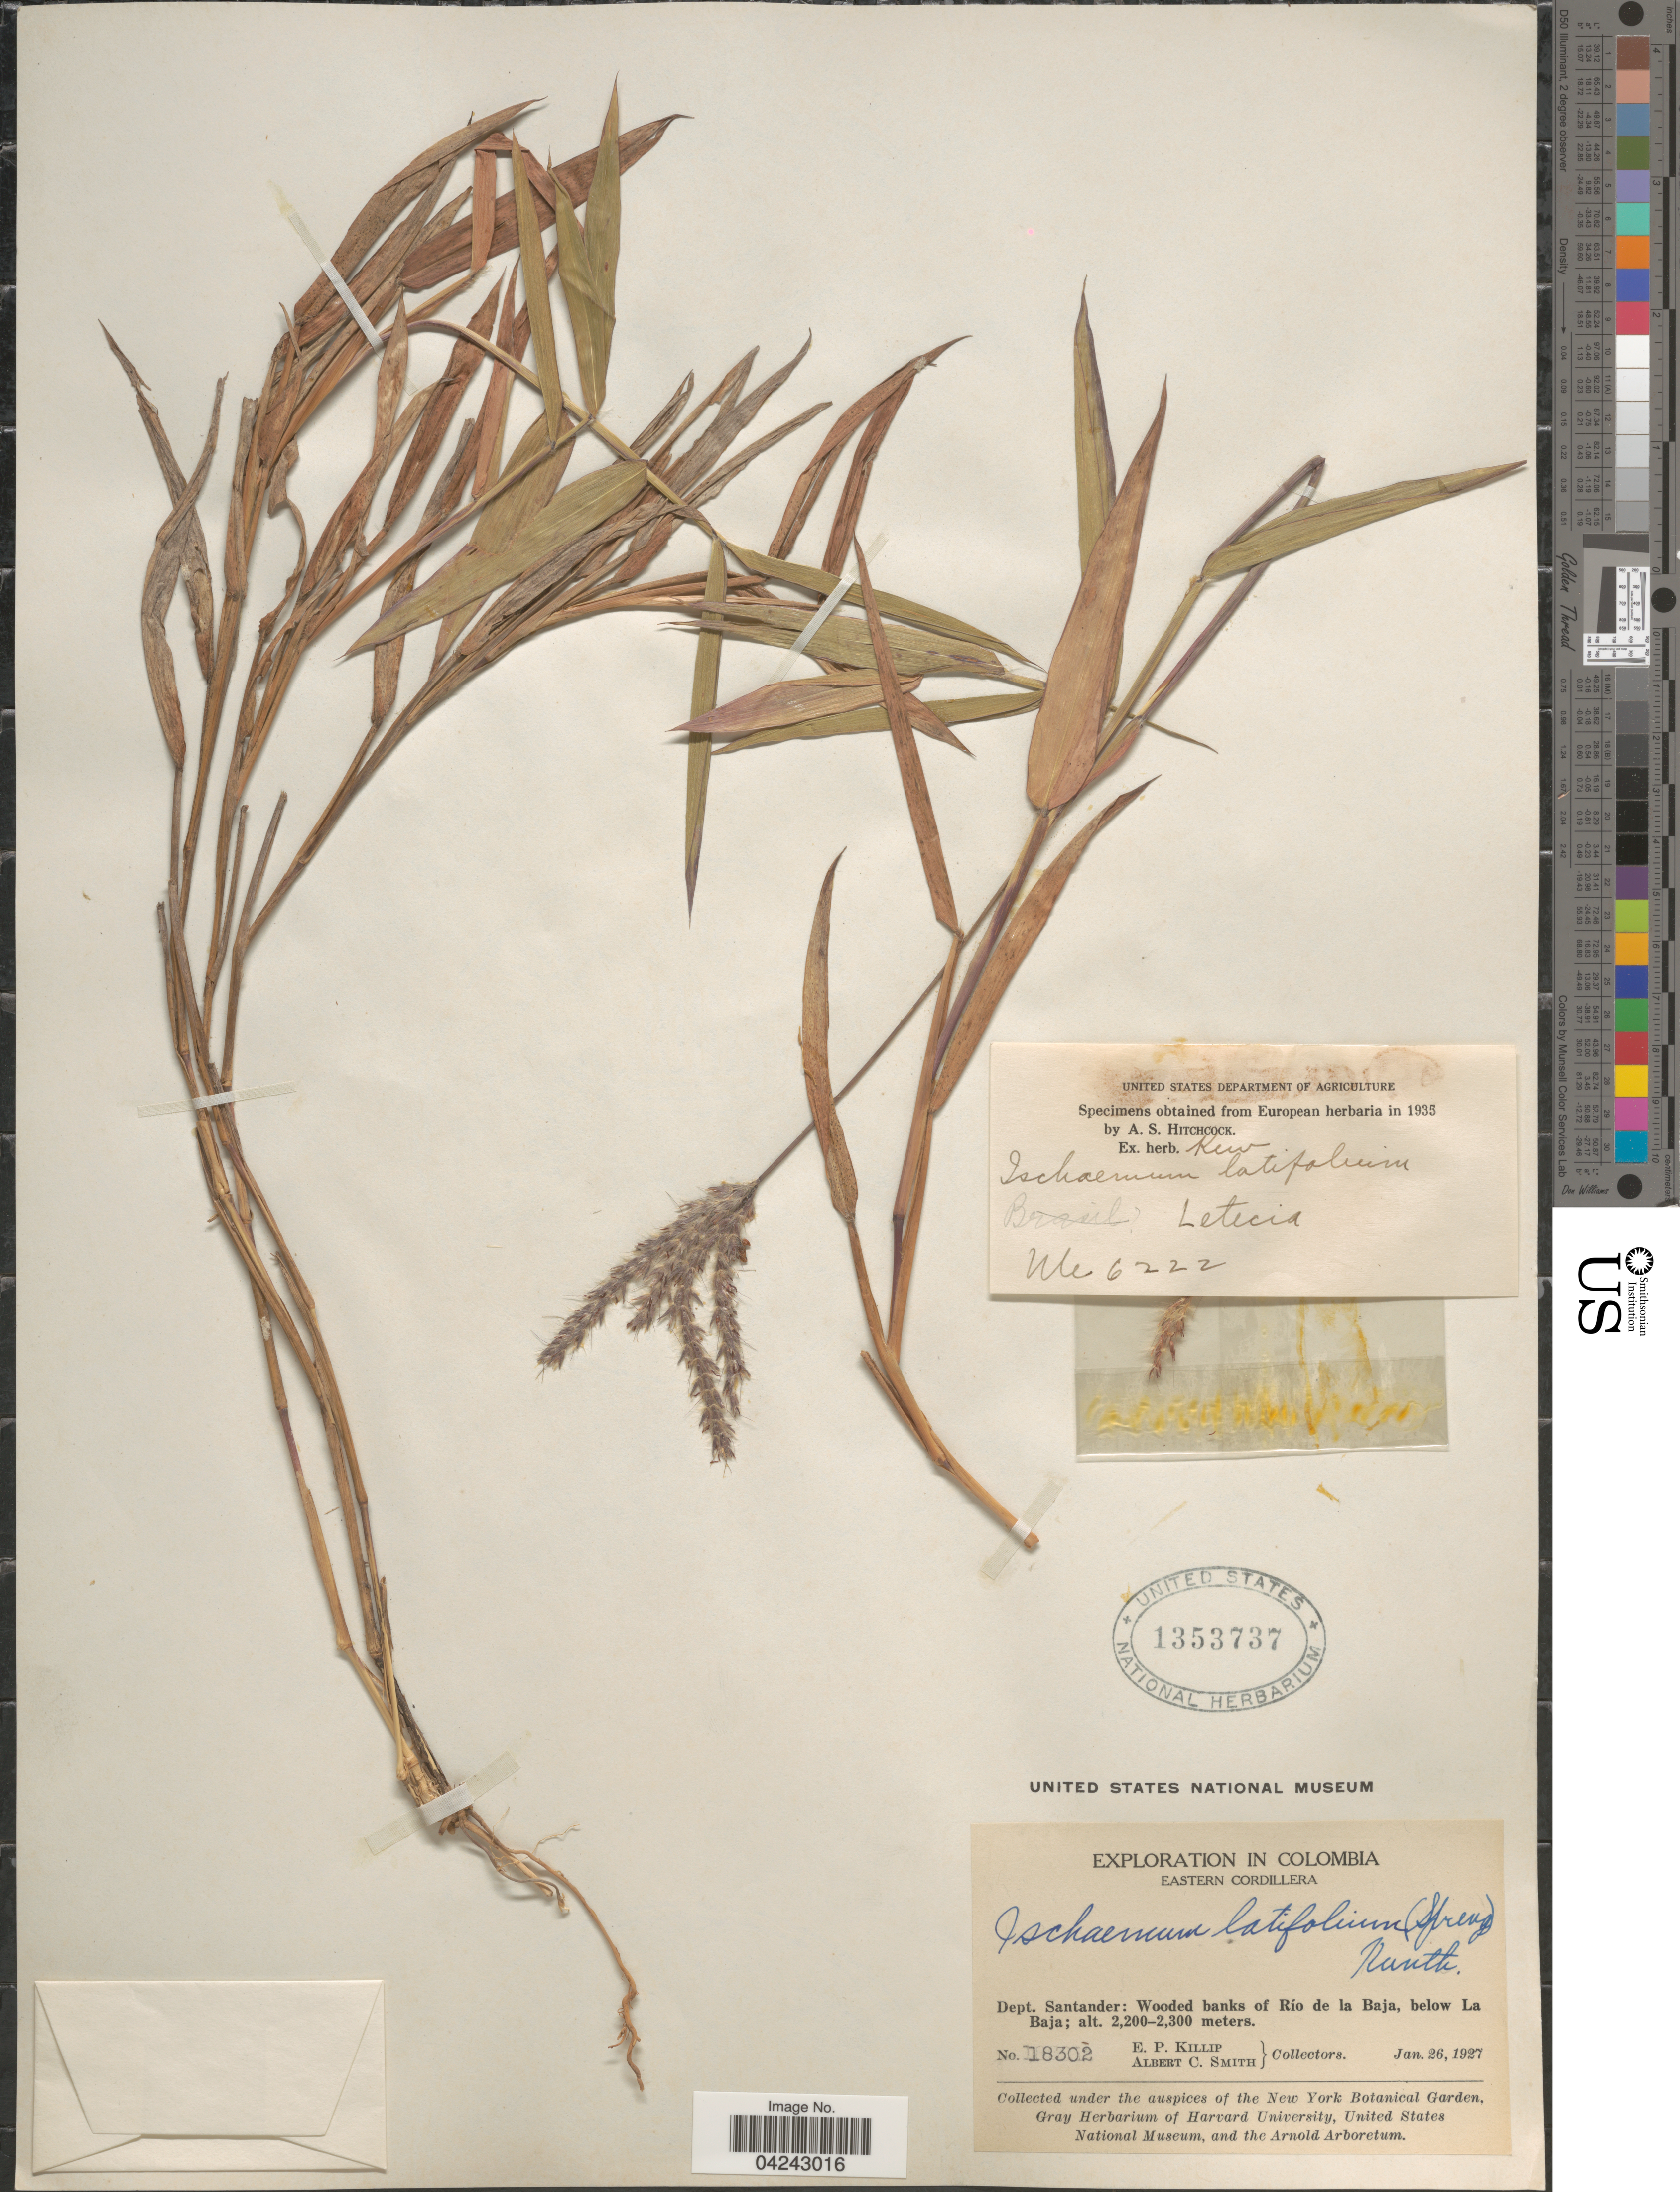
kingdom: Plantae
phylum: Tracheophyta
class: Liliopsida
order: Poales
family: Poaceae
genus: Ischaemum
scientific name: Ischaemum latifolium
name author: (Spreng.) Kunth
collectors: E. P. Killip & A. C. Smith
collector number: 18302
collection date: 1927-01-26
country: Colombia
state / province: Santander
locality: Exploration In Colombia. Eastern Cordillera. Dept. Santander: Wooded banks of Rio de la Baja, below La Baja.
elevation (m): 2200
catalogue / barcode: US 1353737